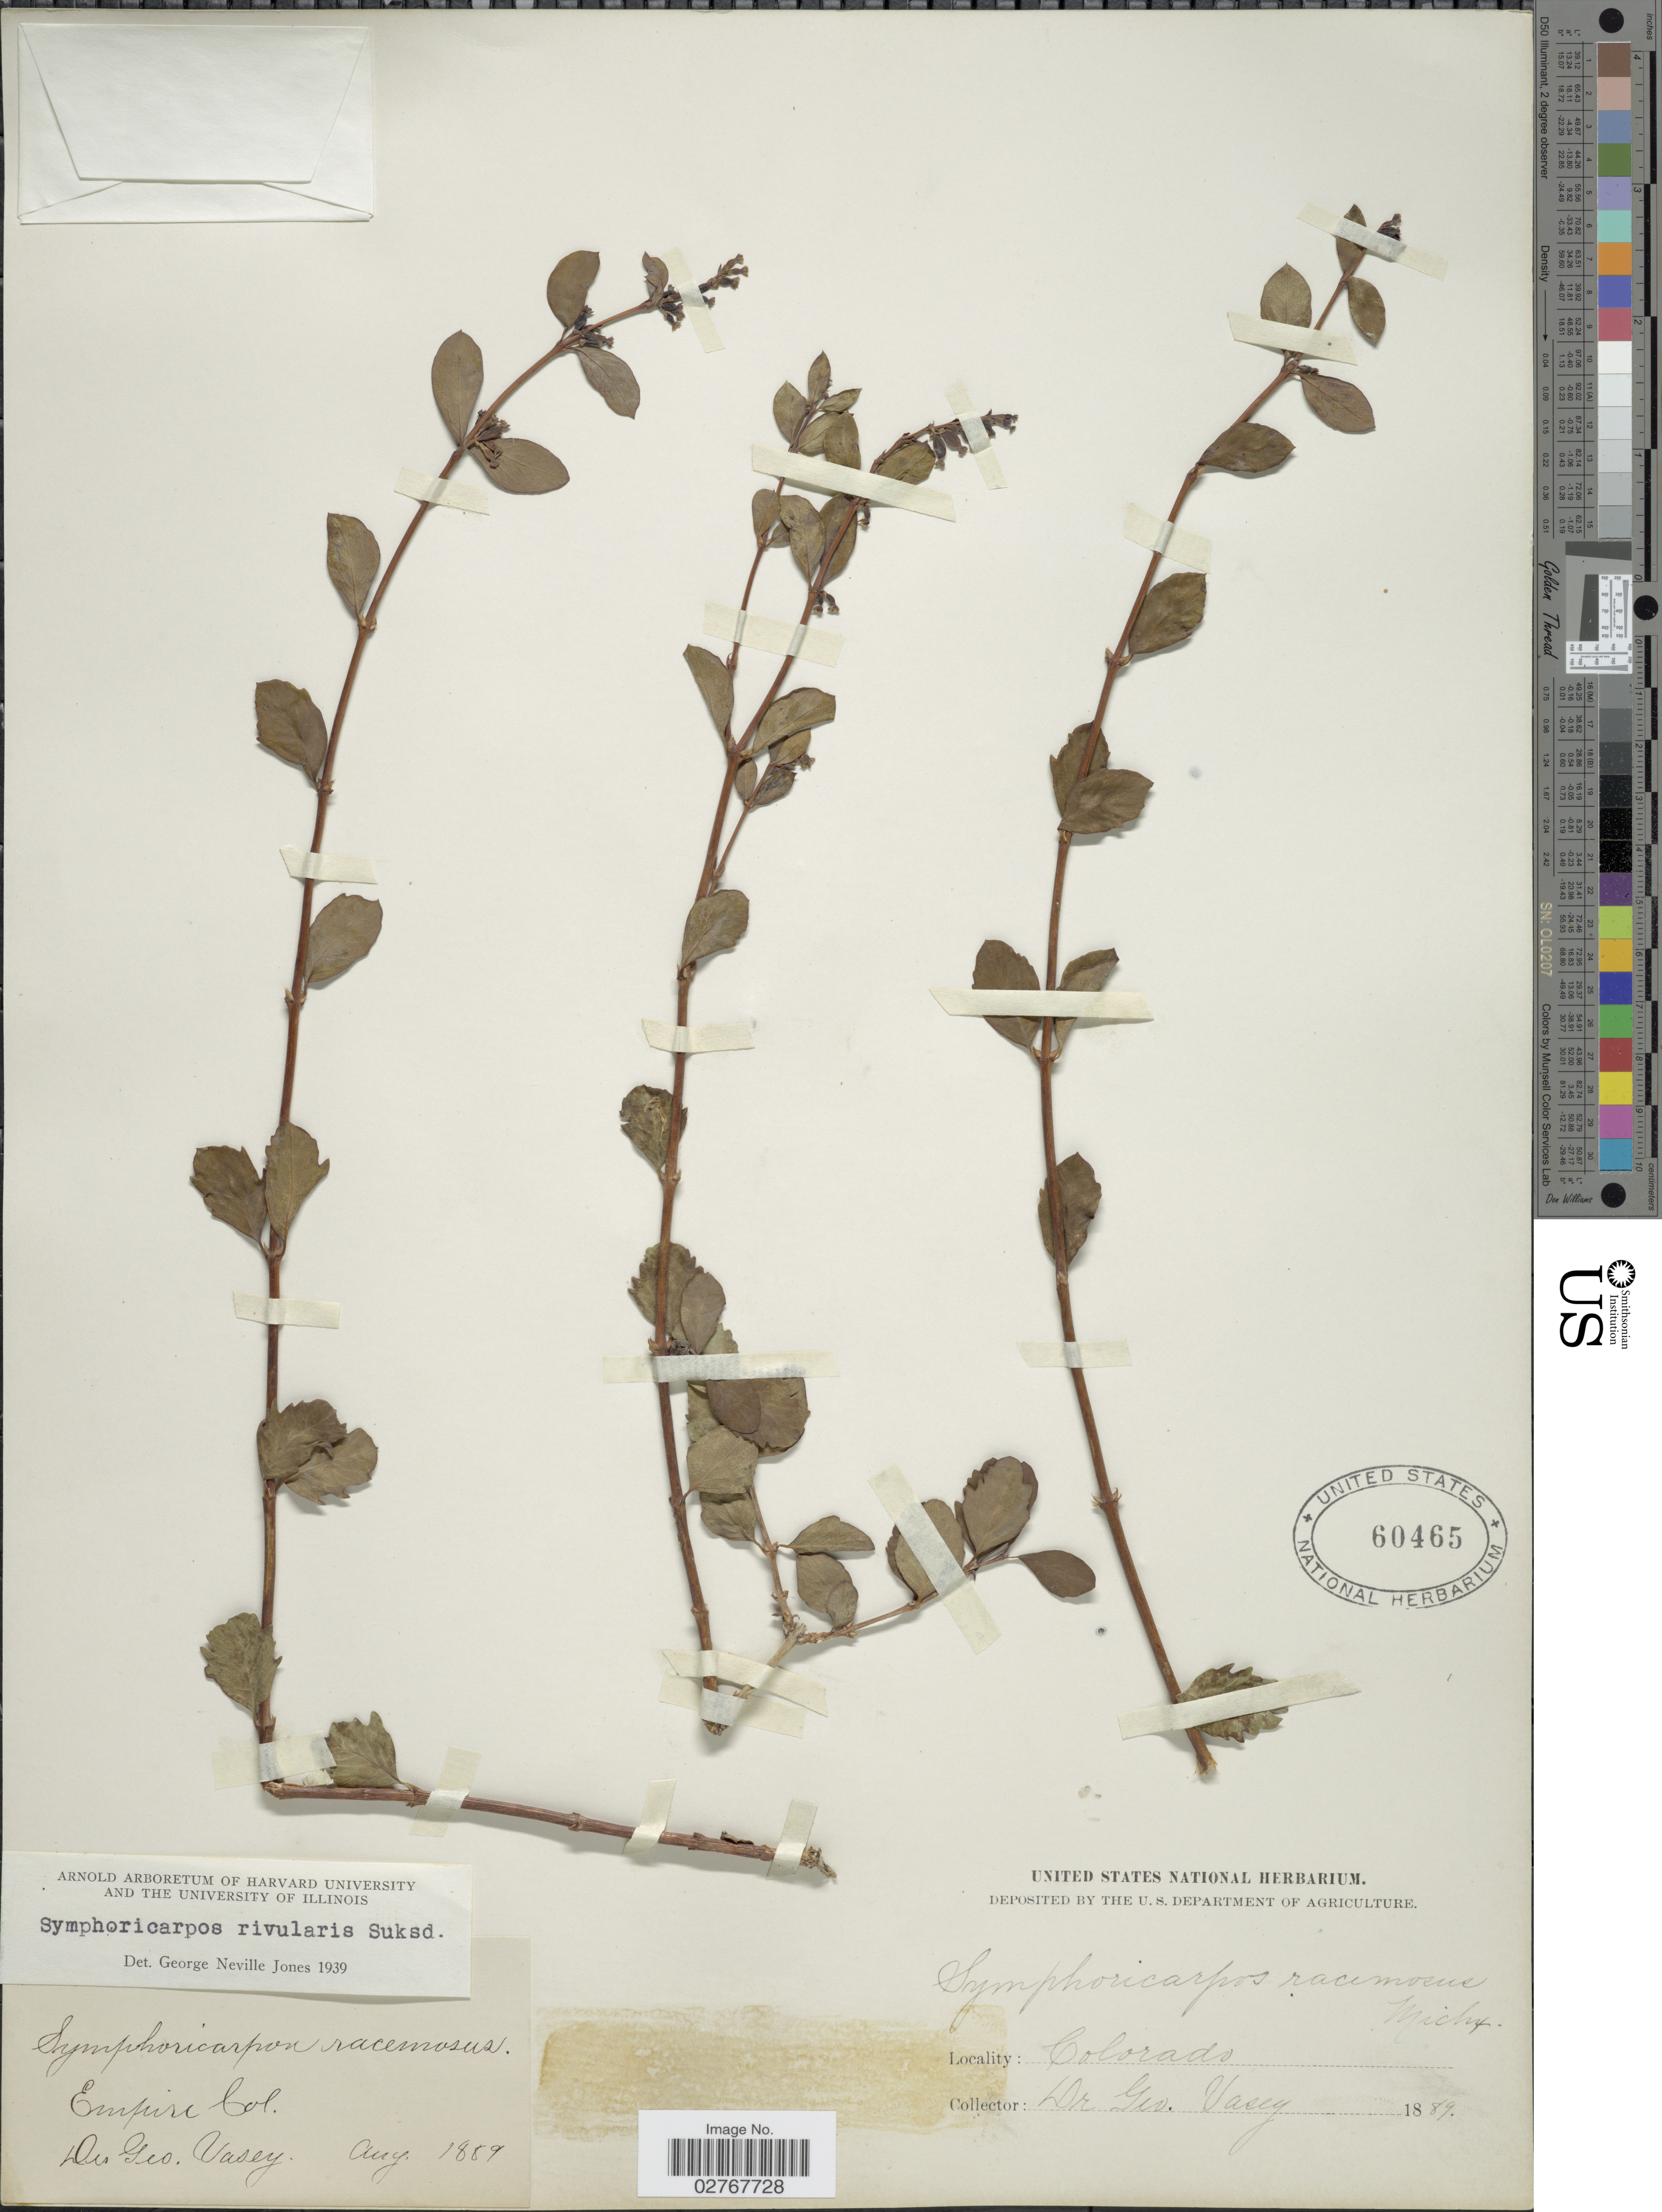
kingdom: Plantae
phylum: Tracheophyta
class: Magnoliopsida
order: Dipsacales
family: Caprifoliaceae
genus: Symphoricarpos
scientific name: Symphoricarpos rivularis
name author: Suksd.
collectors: G. Vasey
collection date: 1889-08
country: United States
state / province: Colorado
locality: Empire Col.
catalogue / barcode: US 60465